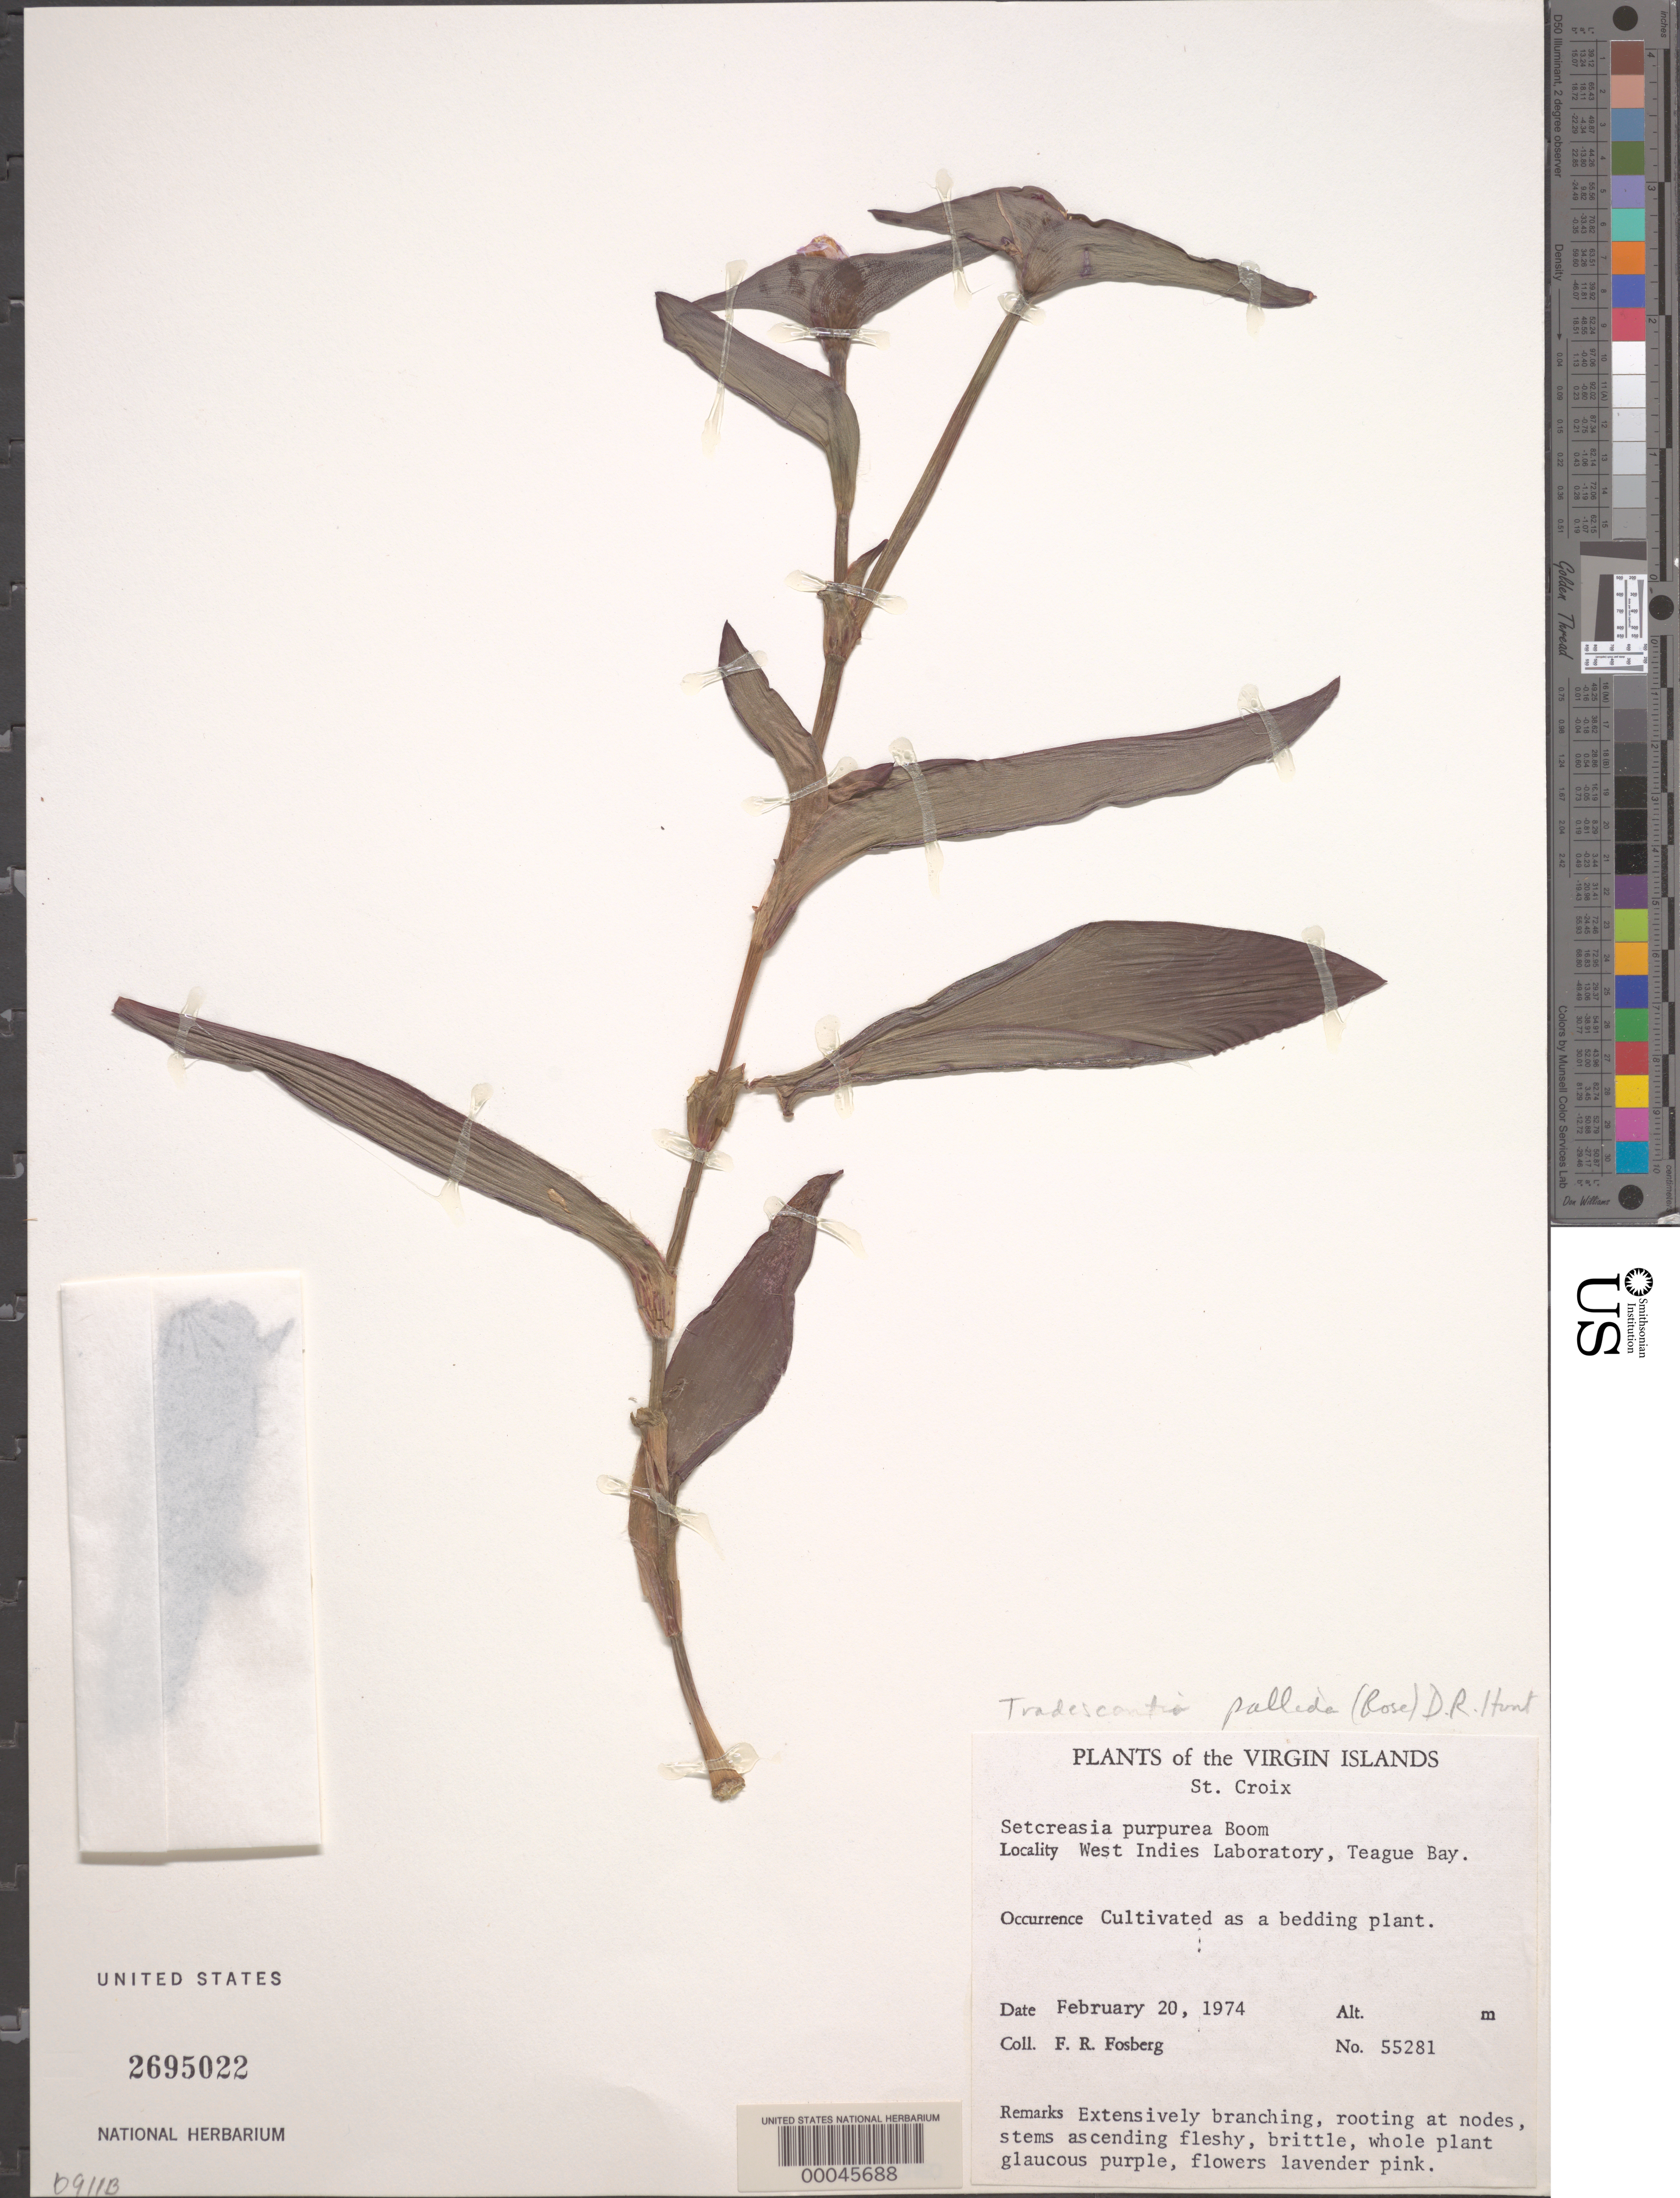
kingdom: Plantae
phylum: Tracheophyta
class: Liliopsida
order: Commelinales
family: Commelinaceae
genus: Tradescantia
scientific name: Tradescantia pallida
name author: (Rose) D.R. Hunt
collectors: F. R. Fosberg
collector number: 55281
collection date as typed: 20 Feb 1974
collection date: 1974-02-20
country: U.S. Virgin Islands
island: St. Croix Island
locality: West indies laboratory, teague bay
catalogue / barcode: US 2695022